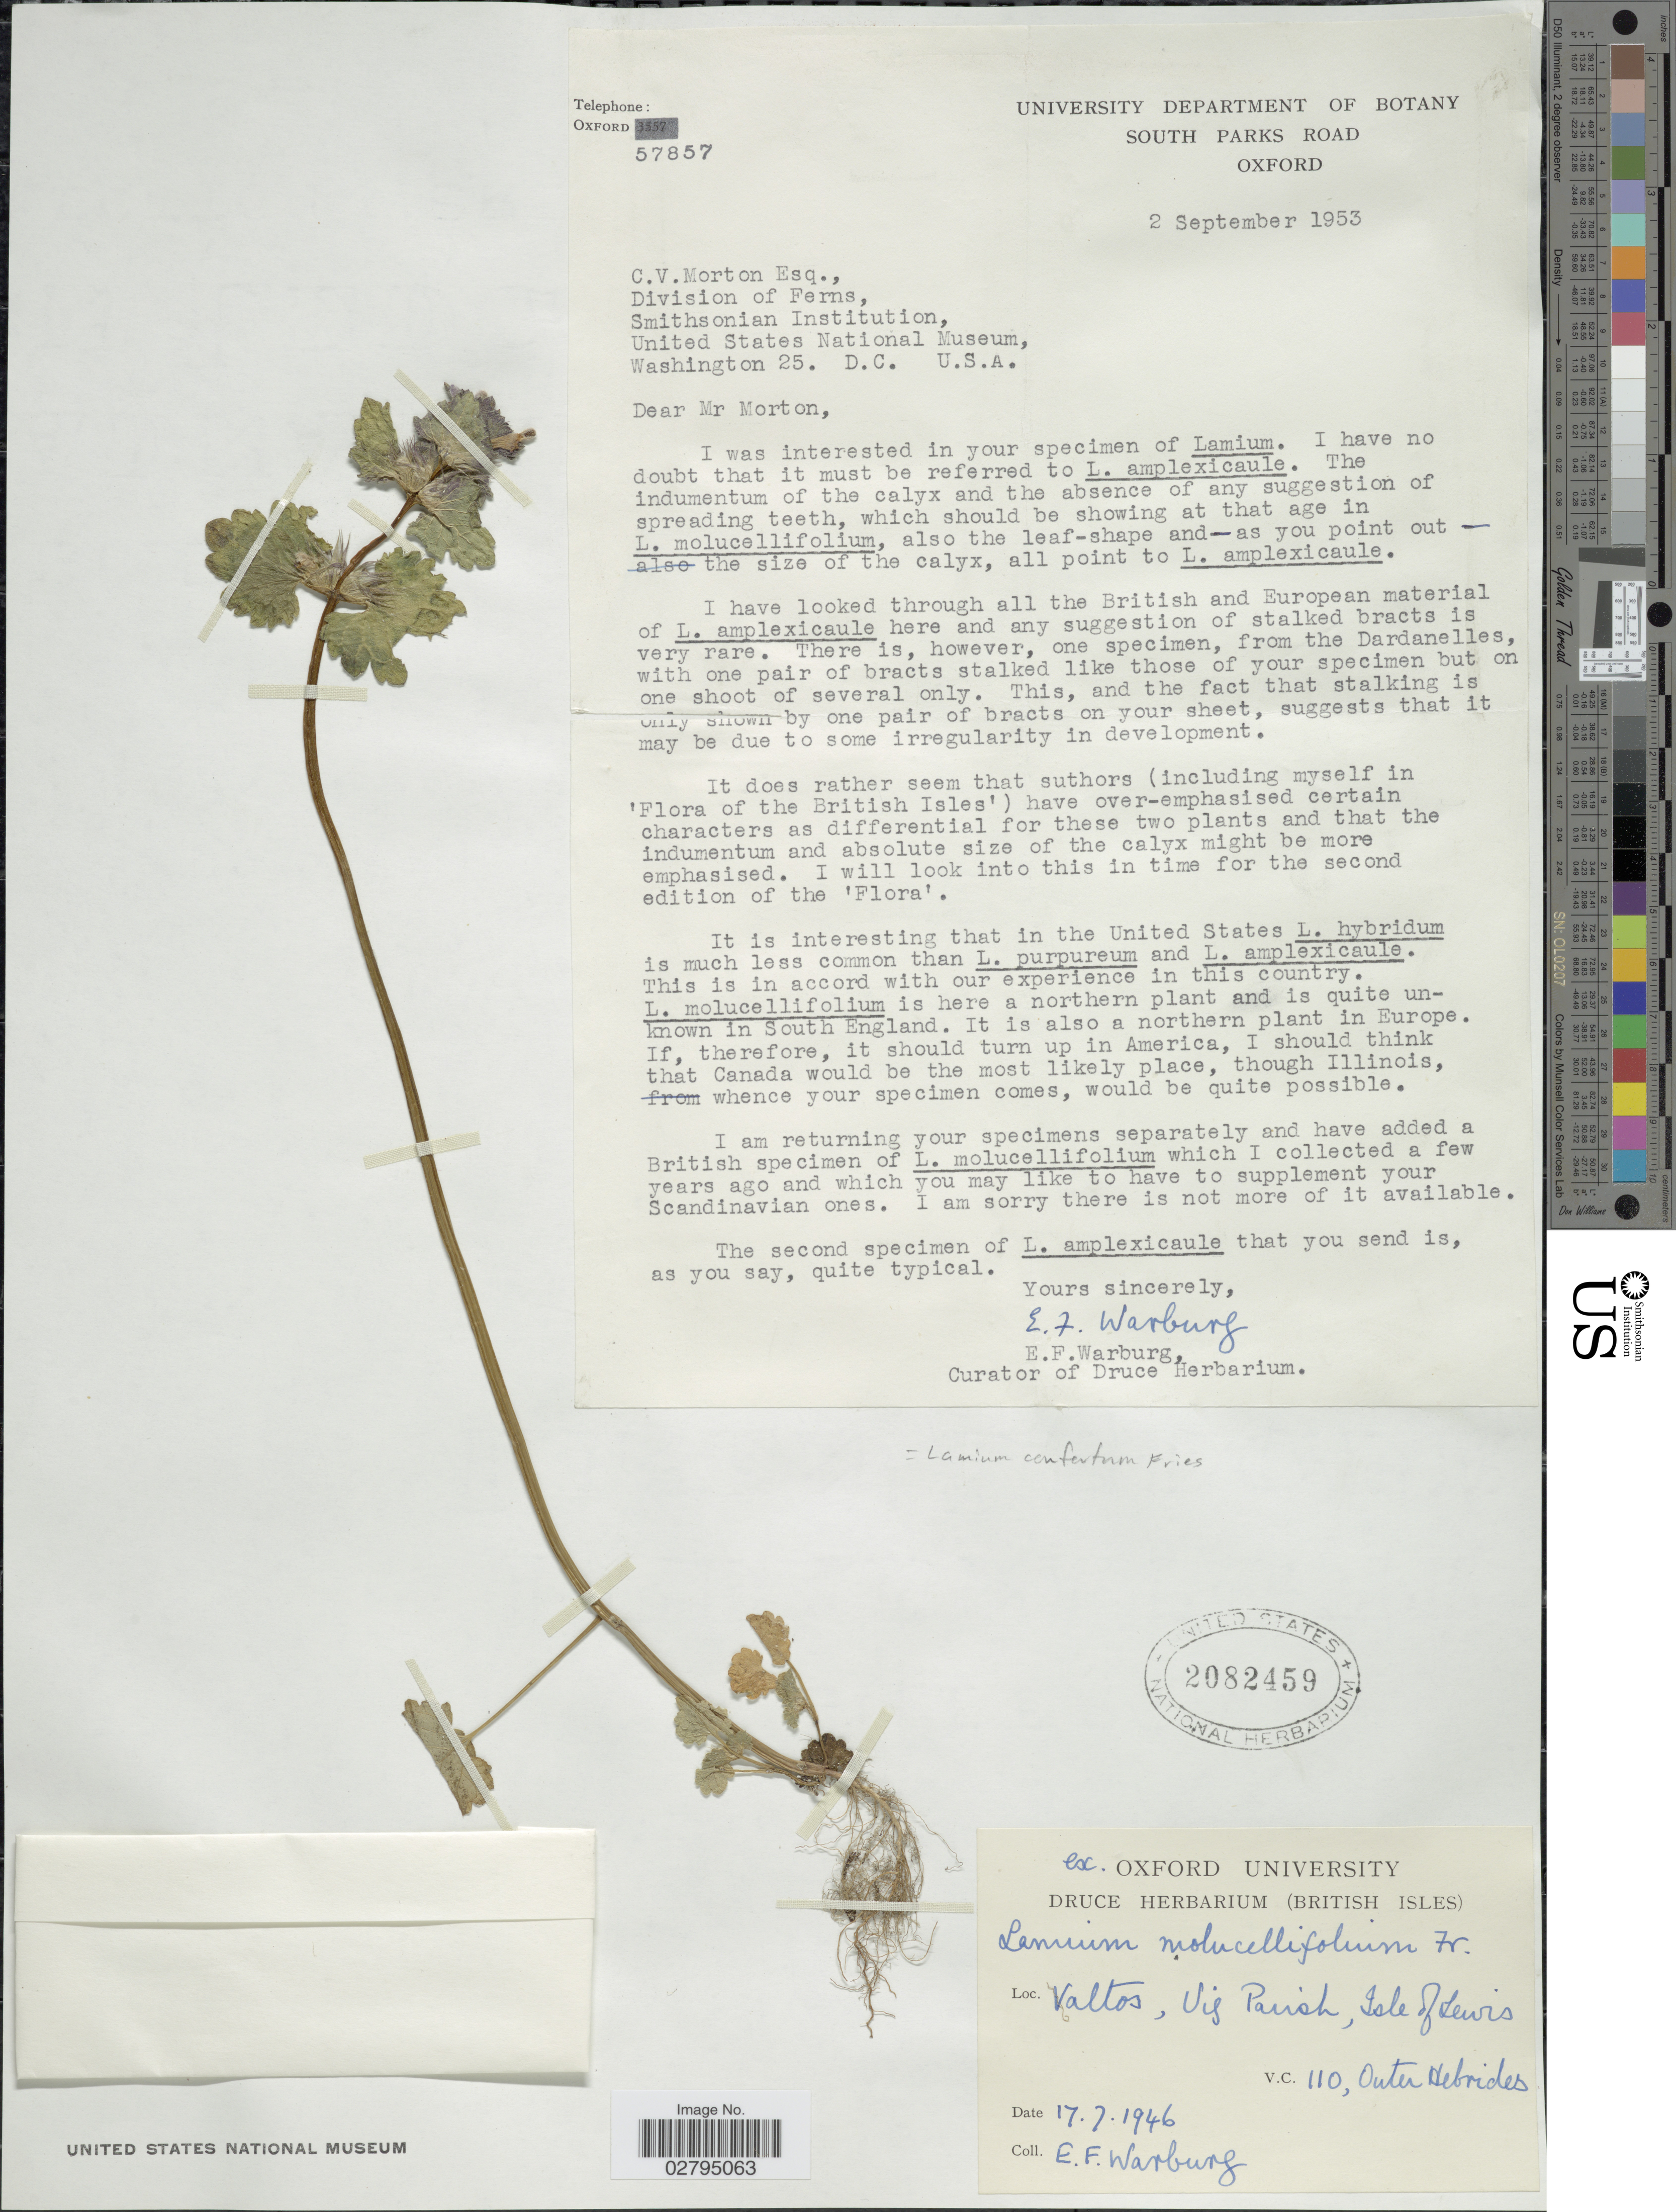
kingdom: Plantae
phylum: Tracheophyta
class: Magnoliopsida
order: Lamiales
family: Lamiaceae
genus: Lamium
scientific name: Lamium confertum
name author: Fr.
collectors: E. Warburg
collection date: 1946-07-17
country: United Kingdom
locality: Valtos, Vig Parish, Isle of Lewis. V.C. 110, Outer Hebrides.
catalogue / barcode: US 2082459